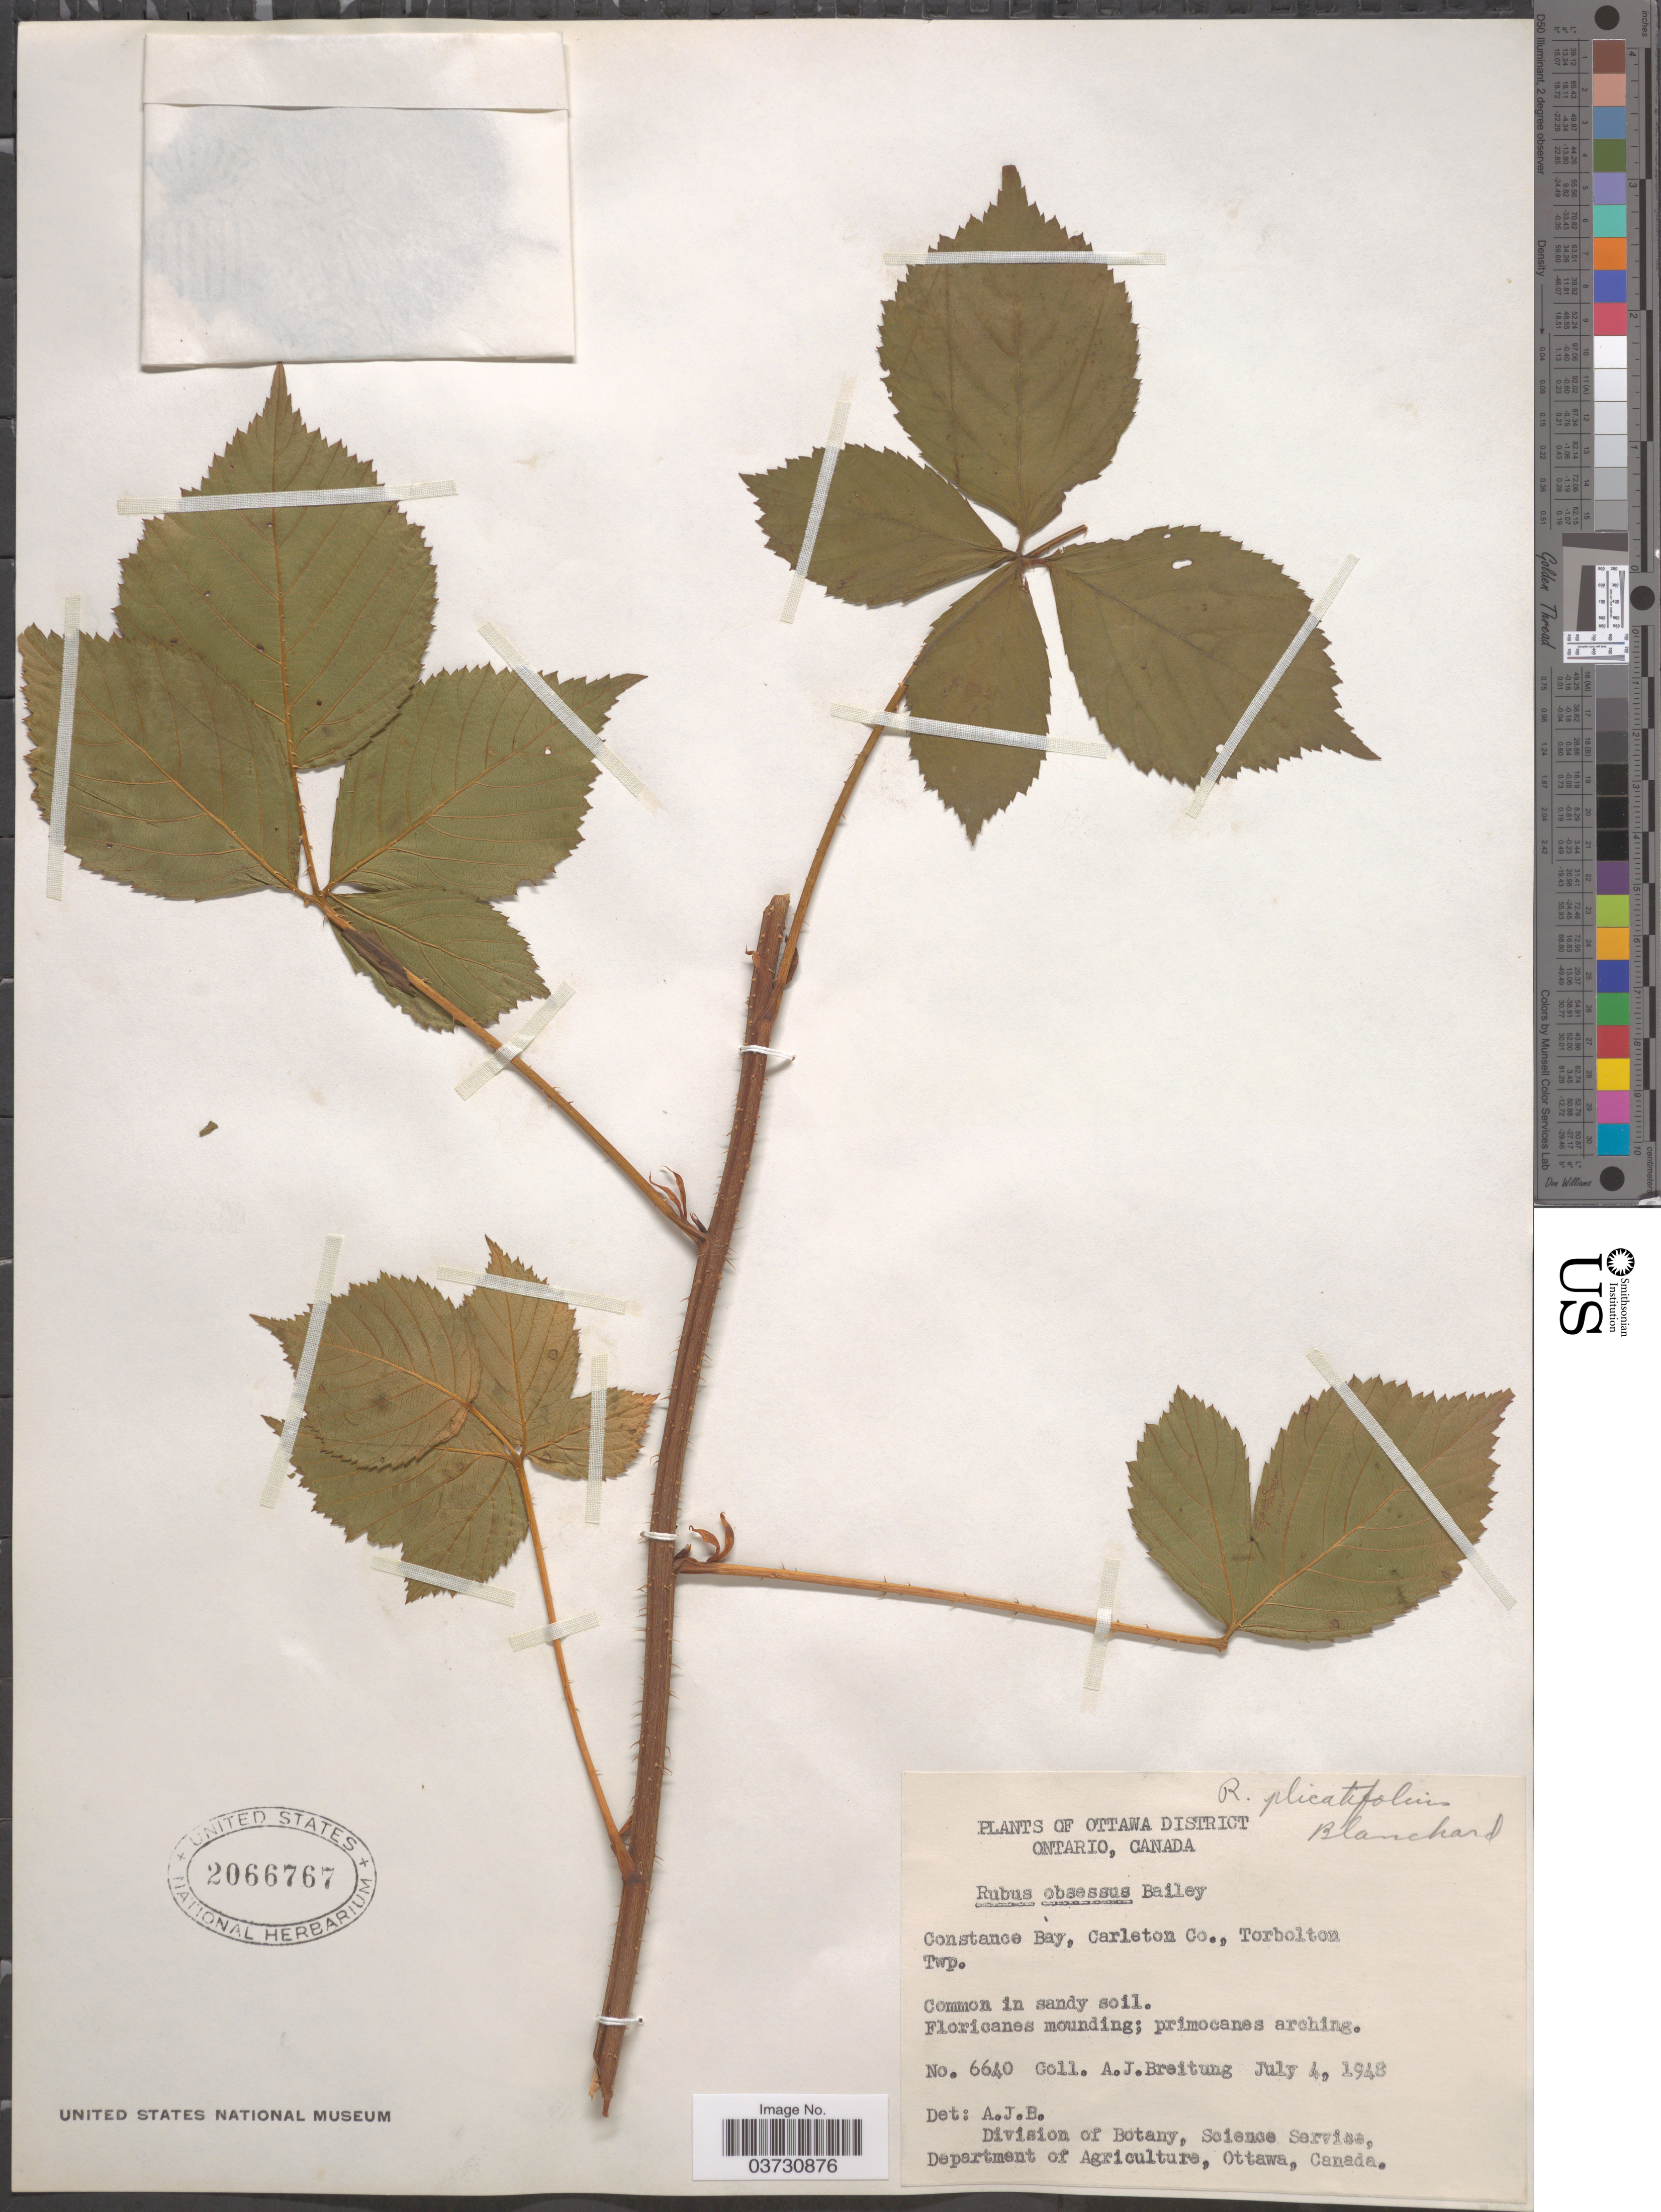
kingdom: Plantae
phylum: Tracheophyta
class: Magnoliopsida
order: Rosales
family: Rosaceae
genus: Rubus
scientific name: Rubus plicatifolius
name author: Blanch.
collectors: A. Breitung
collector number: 6640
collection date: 1948-07-04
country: Canada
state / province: Ontario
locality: Ottawa District. Constance Bay, Carleton Co., Torbolton Twp.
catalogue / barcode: US 2066767